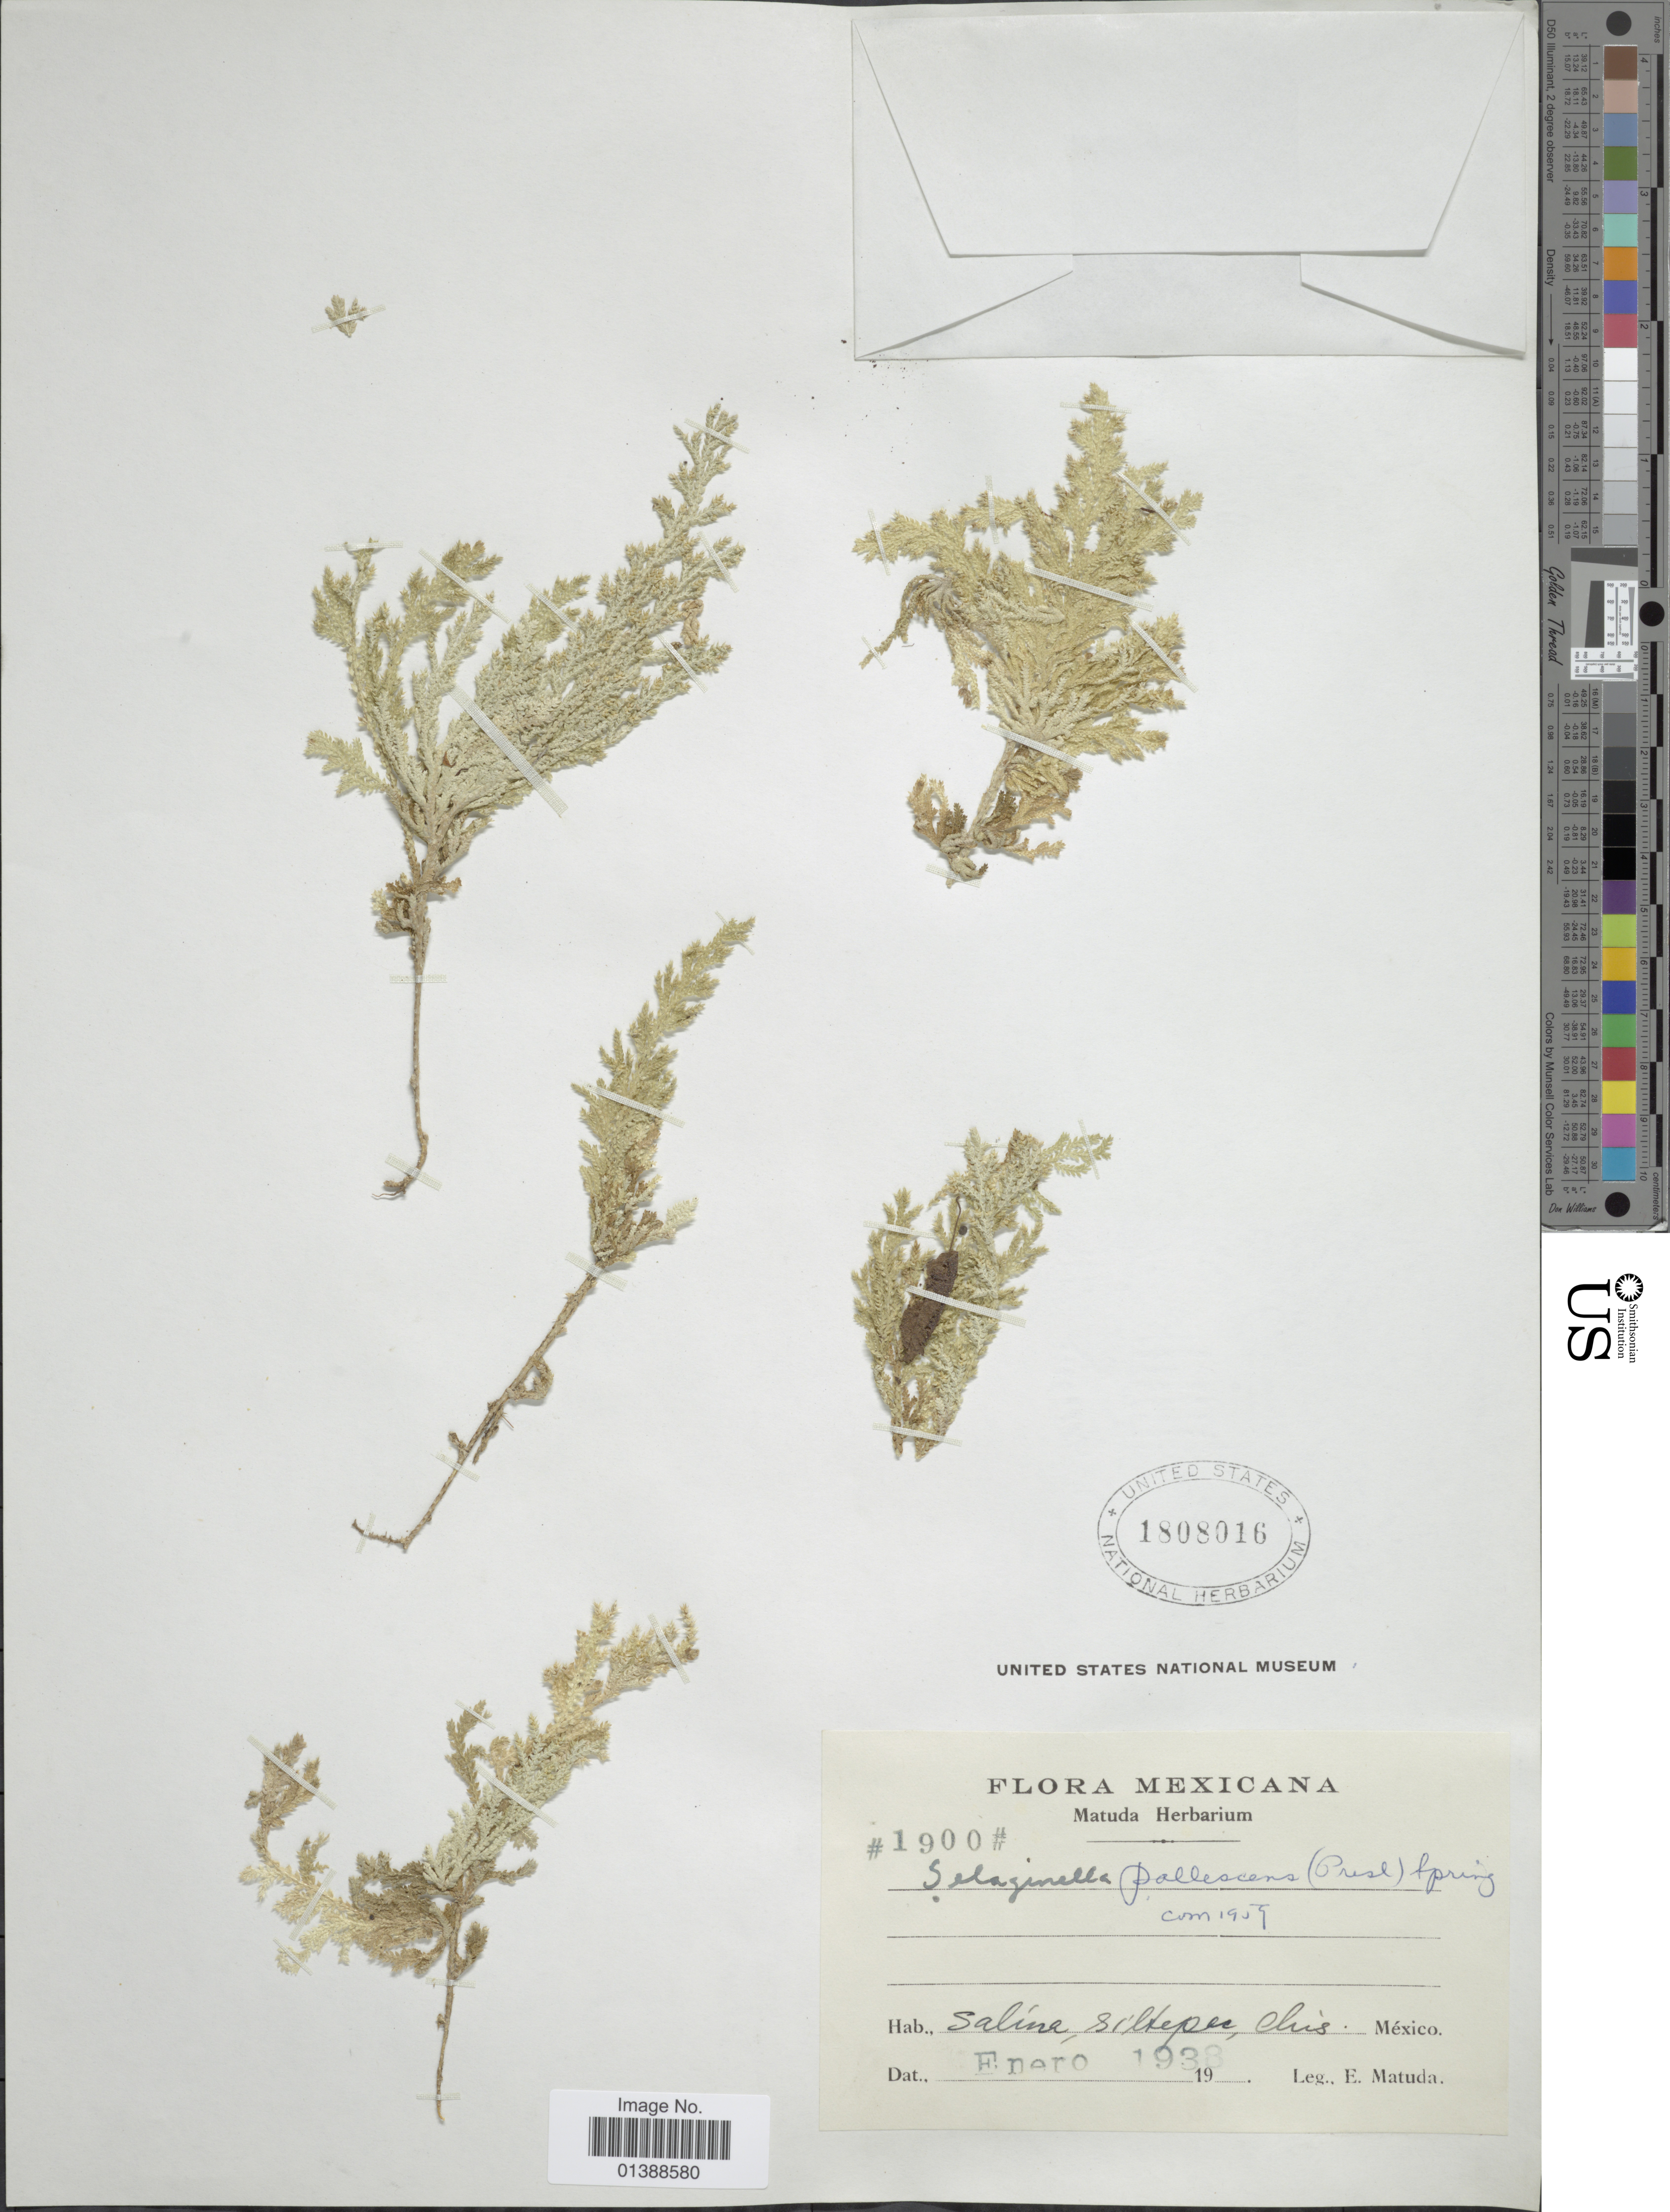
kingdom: Plantae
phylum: Tracheophyta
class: Lycopodiopsida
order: Selaginellales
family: Selaginellaceae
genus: Selaginella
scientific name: Selaginella pallescens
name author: (C. Presl) Spring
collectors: E. Matuda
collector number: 1900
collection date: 1938-01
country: Mexico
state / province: Chiapas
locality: Saline, Siltepec Chis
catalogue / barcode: US 1808016